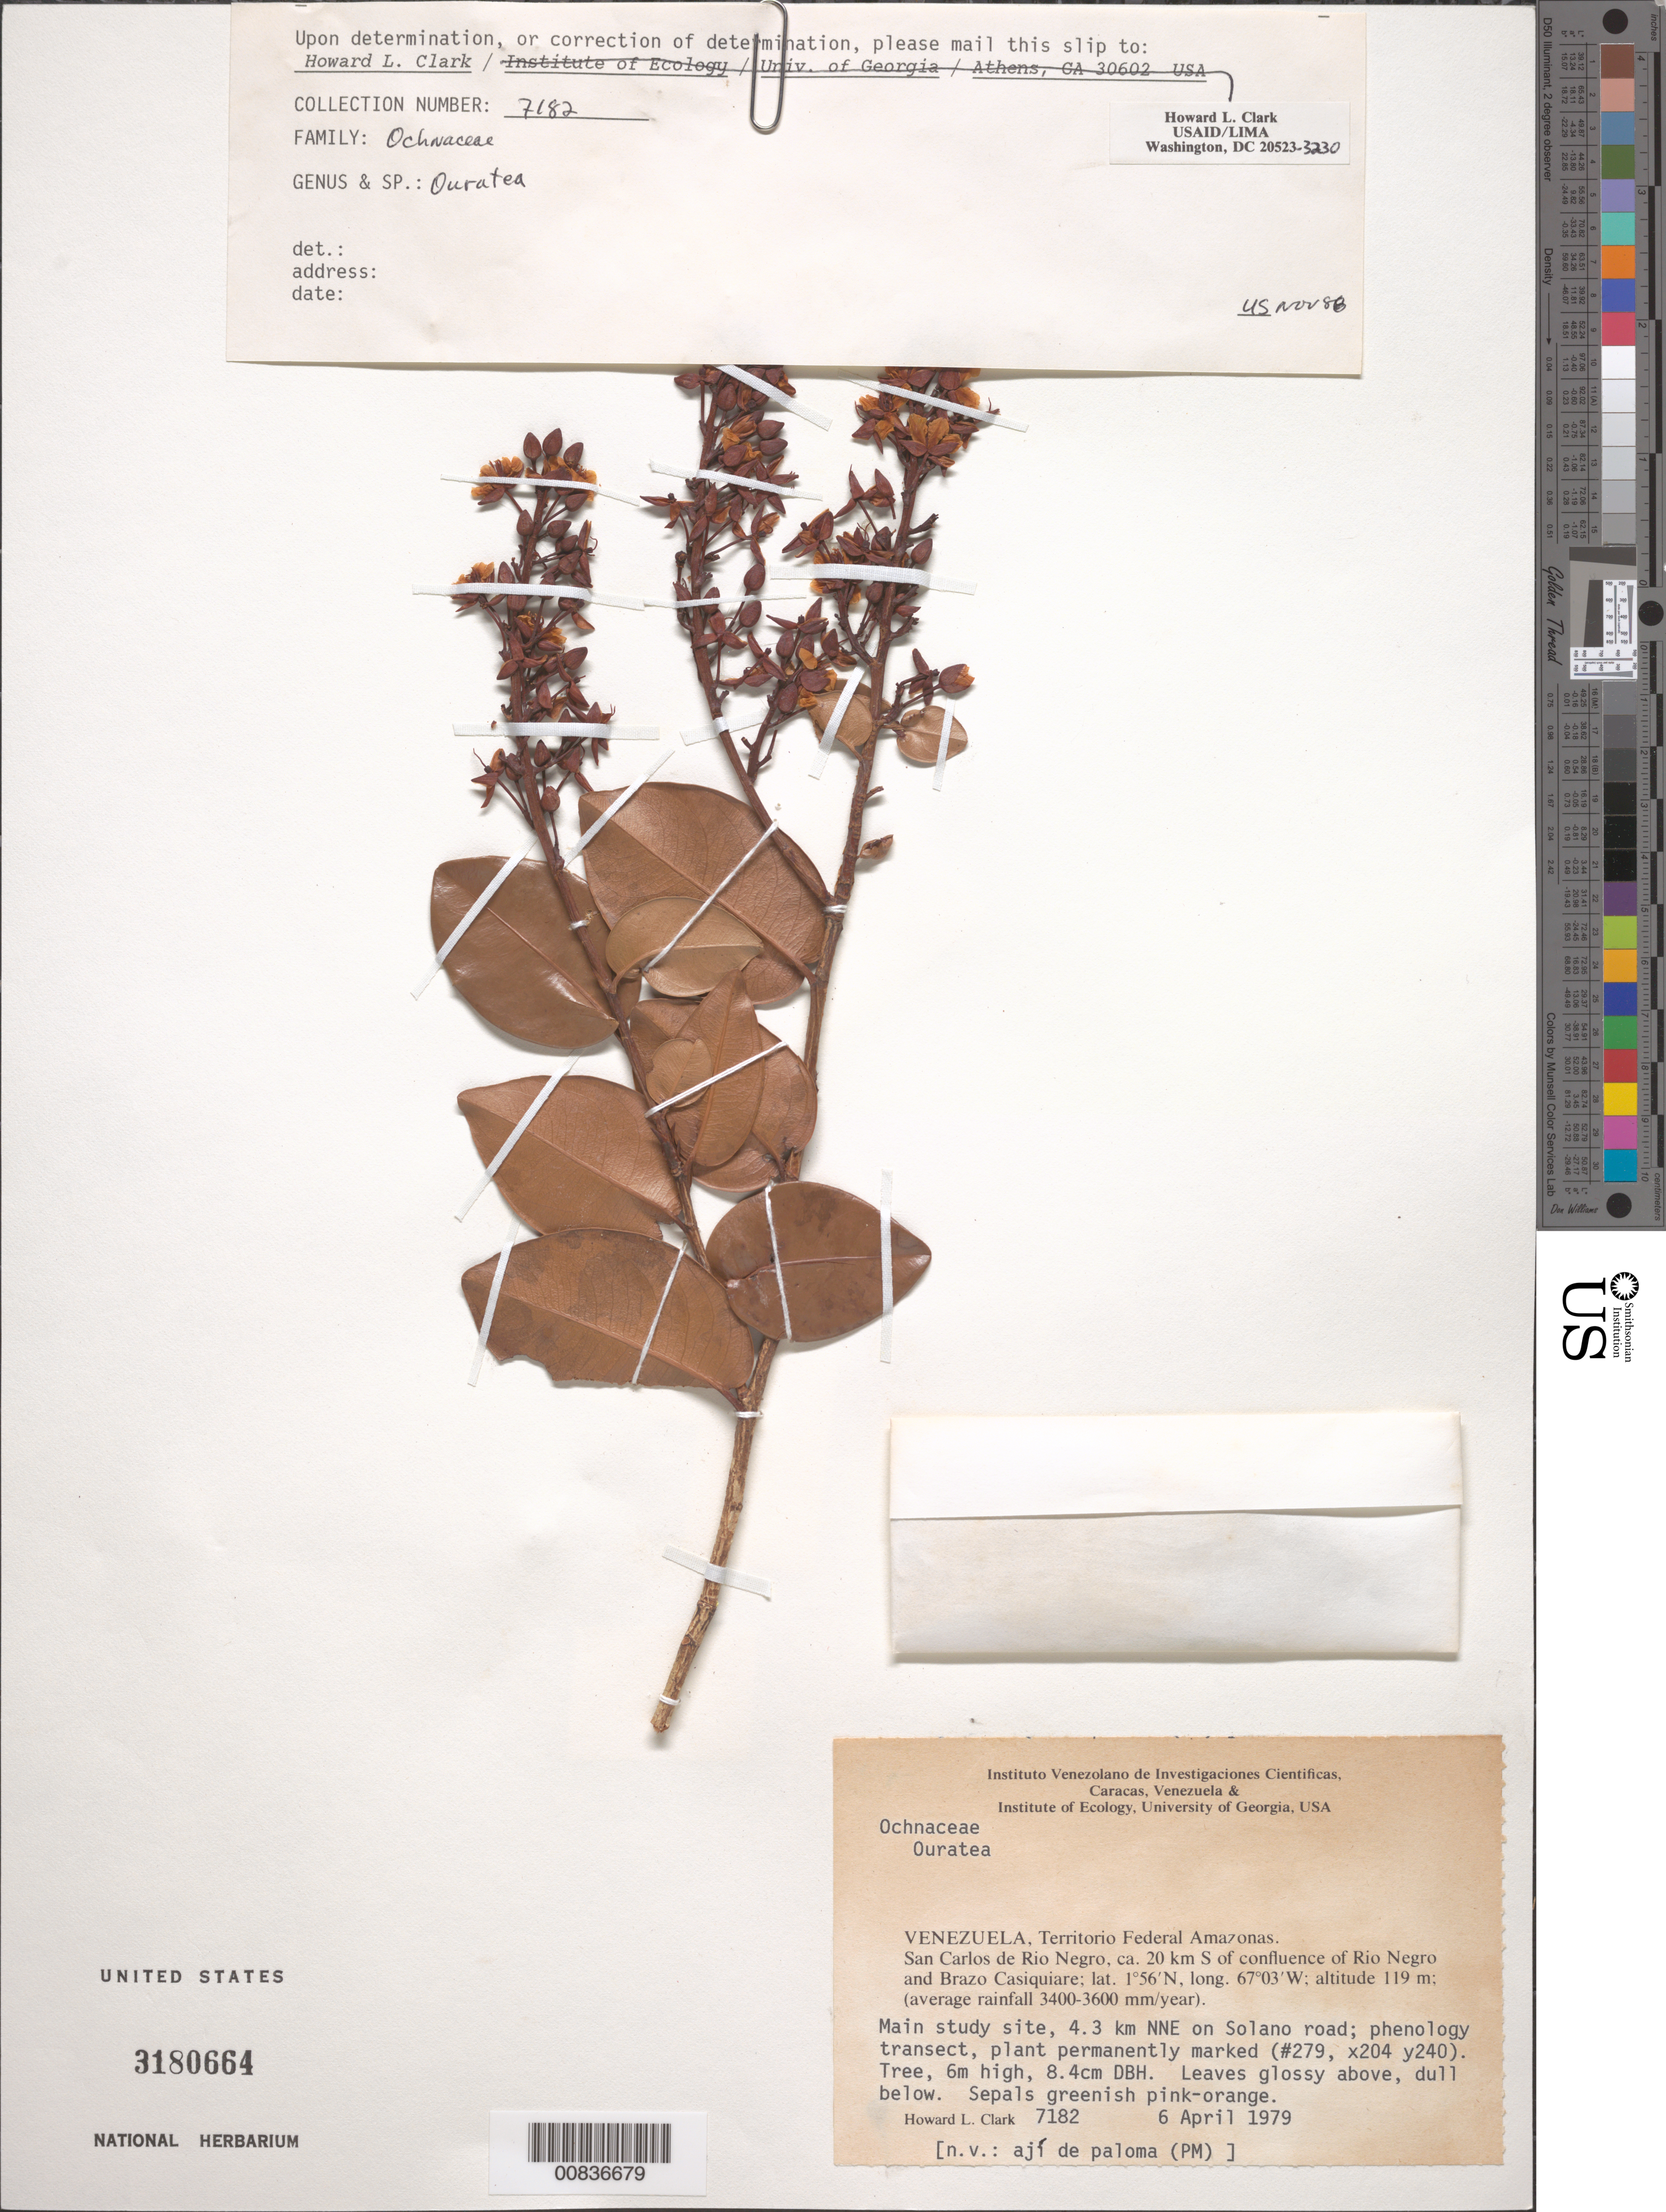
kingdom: Plantae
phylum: Tracheophyta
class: Magnoliopsida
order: Malpighiales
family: Ochnaceae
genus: Ouratea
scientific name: Ouratea sp.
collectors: H. L. Clark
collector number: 7182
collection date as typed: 6-Apr-79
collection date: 1979-04-06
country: Venezuela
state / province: Amazonas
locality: San Carlos de Río Negro, ca. 20 km S of confluence of Río Negro and Brazo Casiquiare, 4.4 km NNE of main study site on Solano road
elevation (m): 119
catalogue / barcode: US 3180664